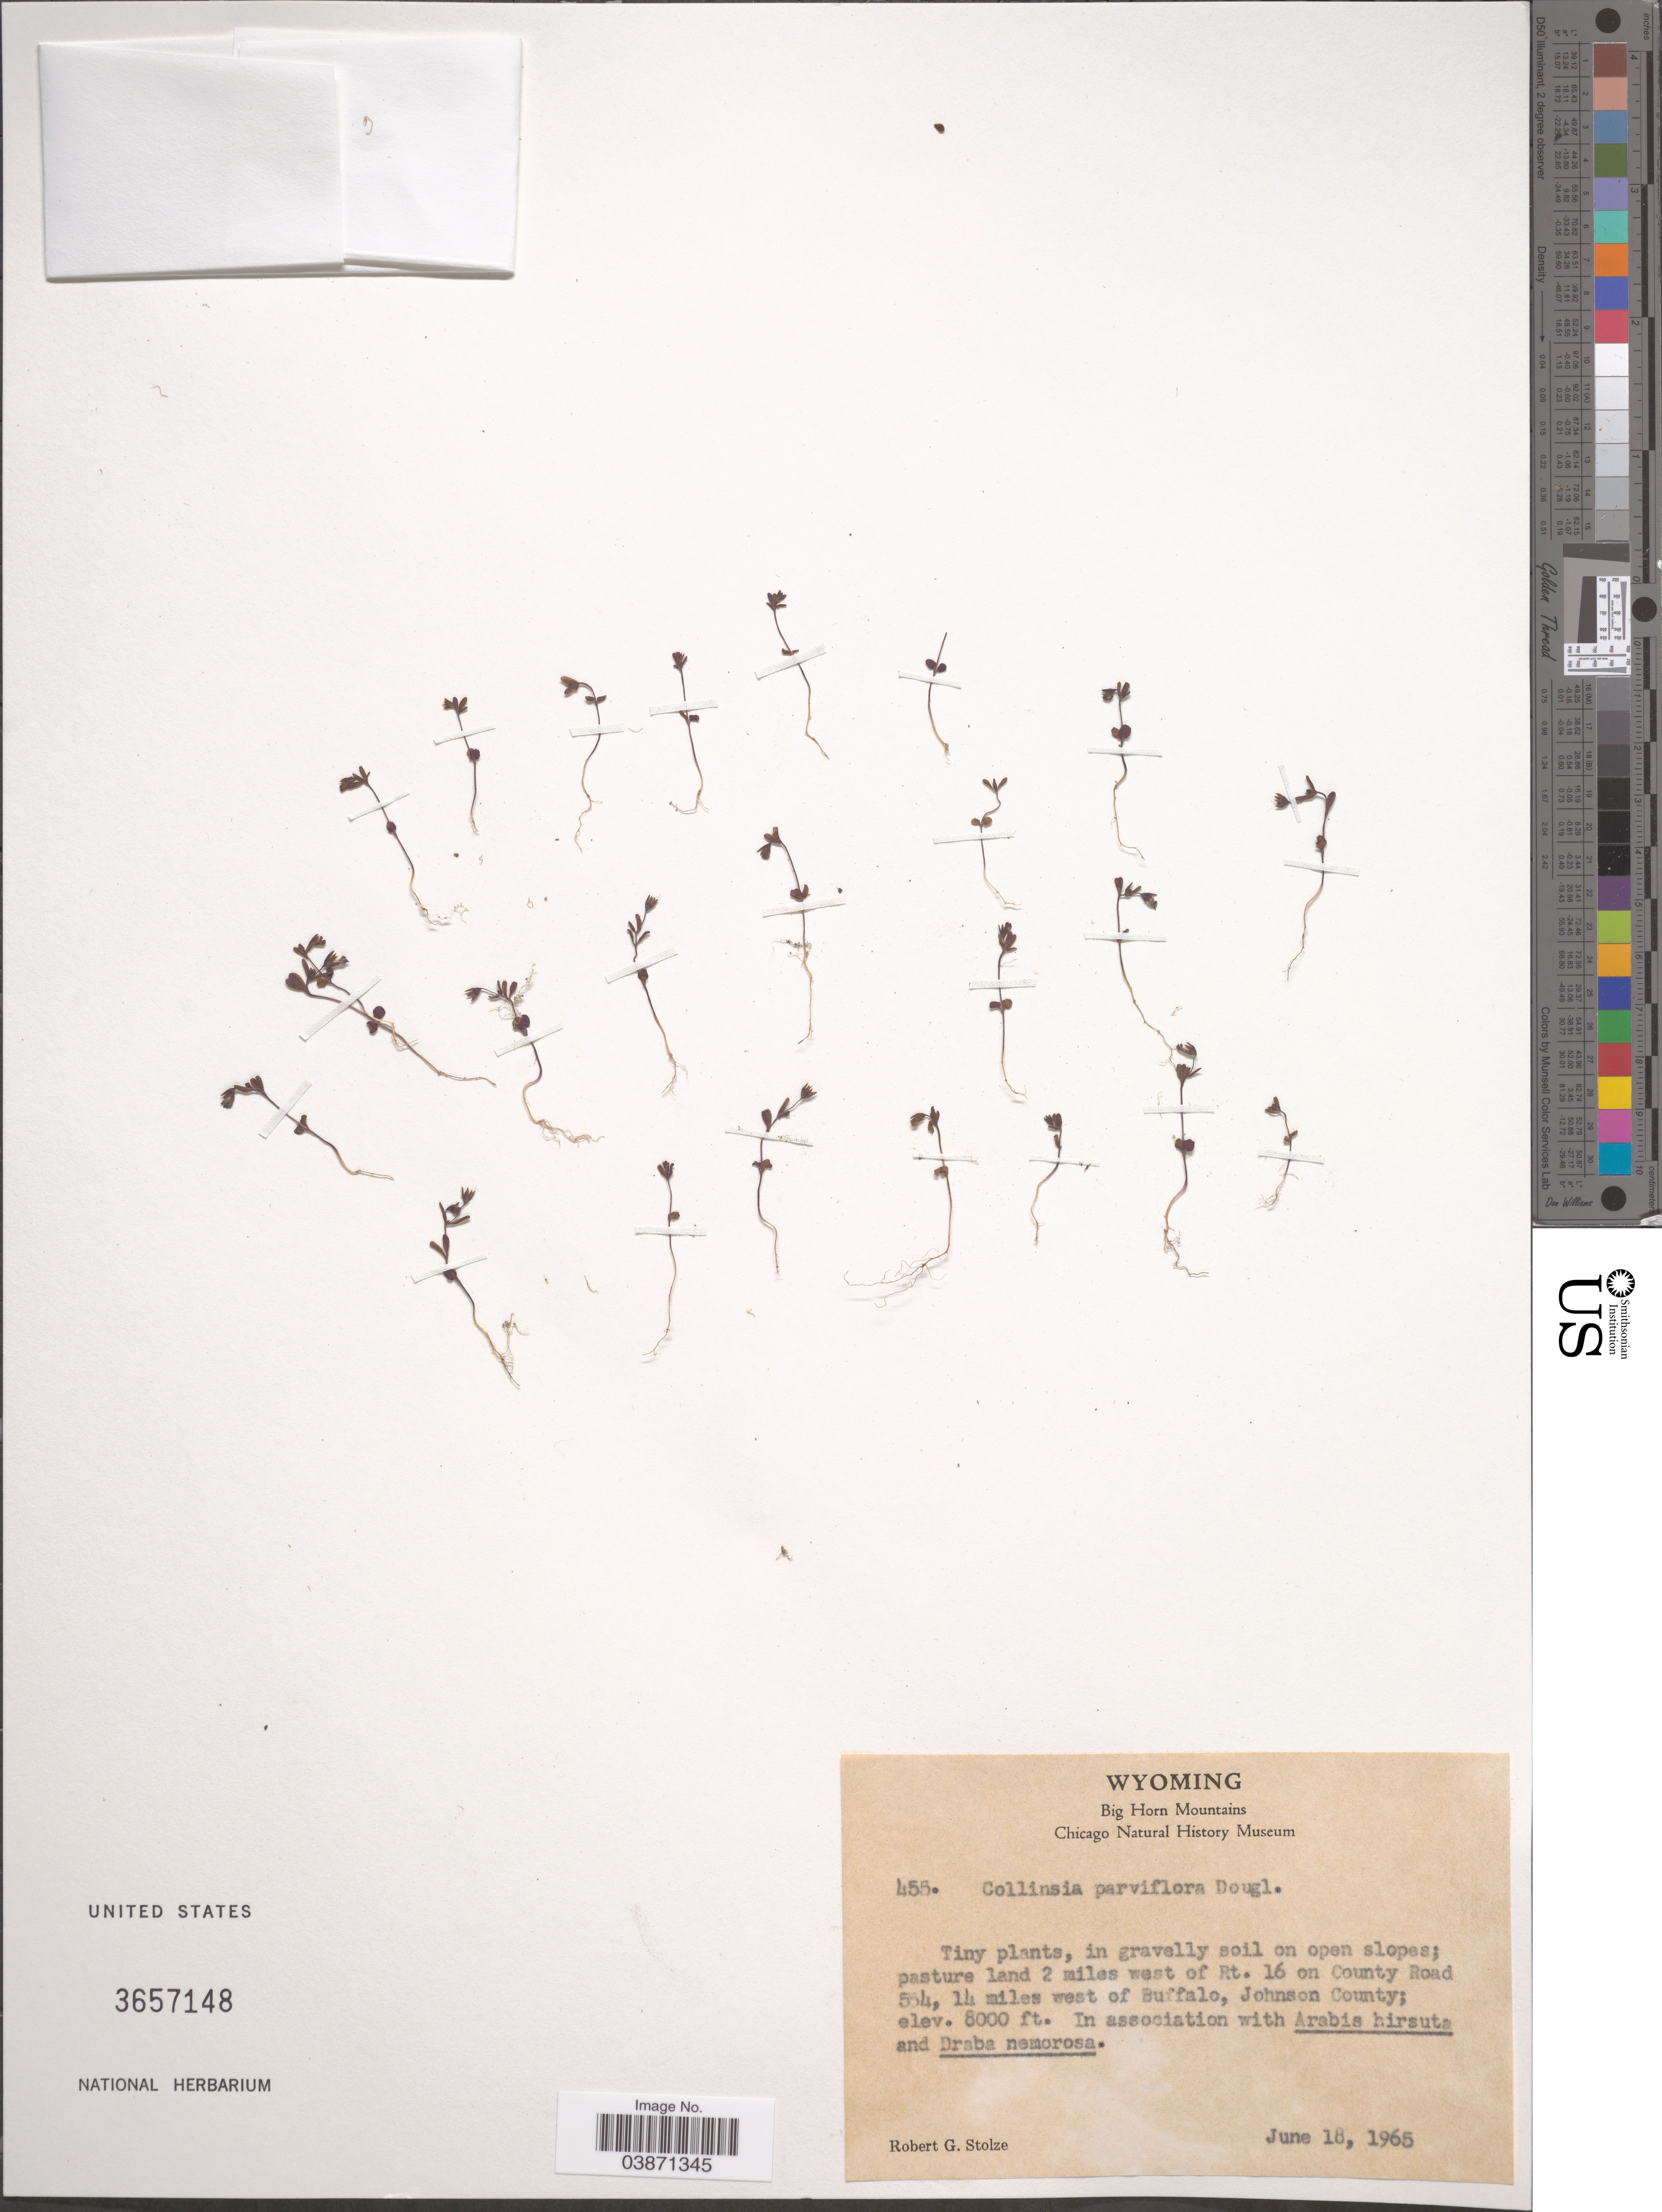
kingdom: Plantae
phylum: Tracheophyta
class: Magnoliopsida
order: Lamiales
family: Plantaginaceae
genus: Collinsia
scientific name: Collinsia parviflora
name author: Douglas ex Lindl.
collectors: R. G. Stolze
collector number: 455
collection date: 1965-06-18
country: United States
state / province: Wyoming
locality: Big Horn Mountains. On open slopes; pasture land 2 miles west of Rt. 16 on County Road 554, 14 miles west of Buffalo, Johnson County.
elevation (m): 2438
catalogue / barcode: US 3657148